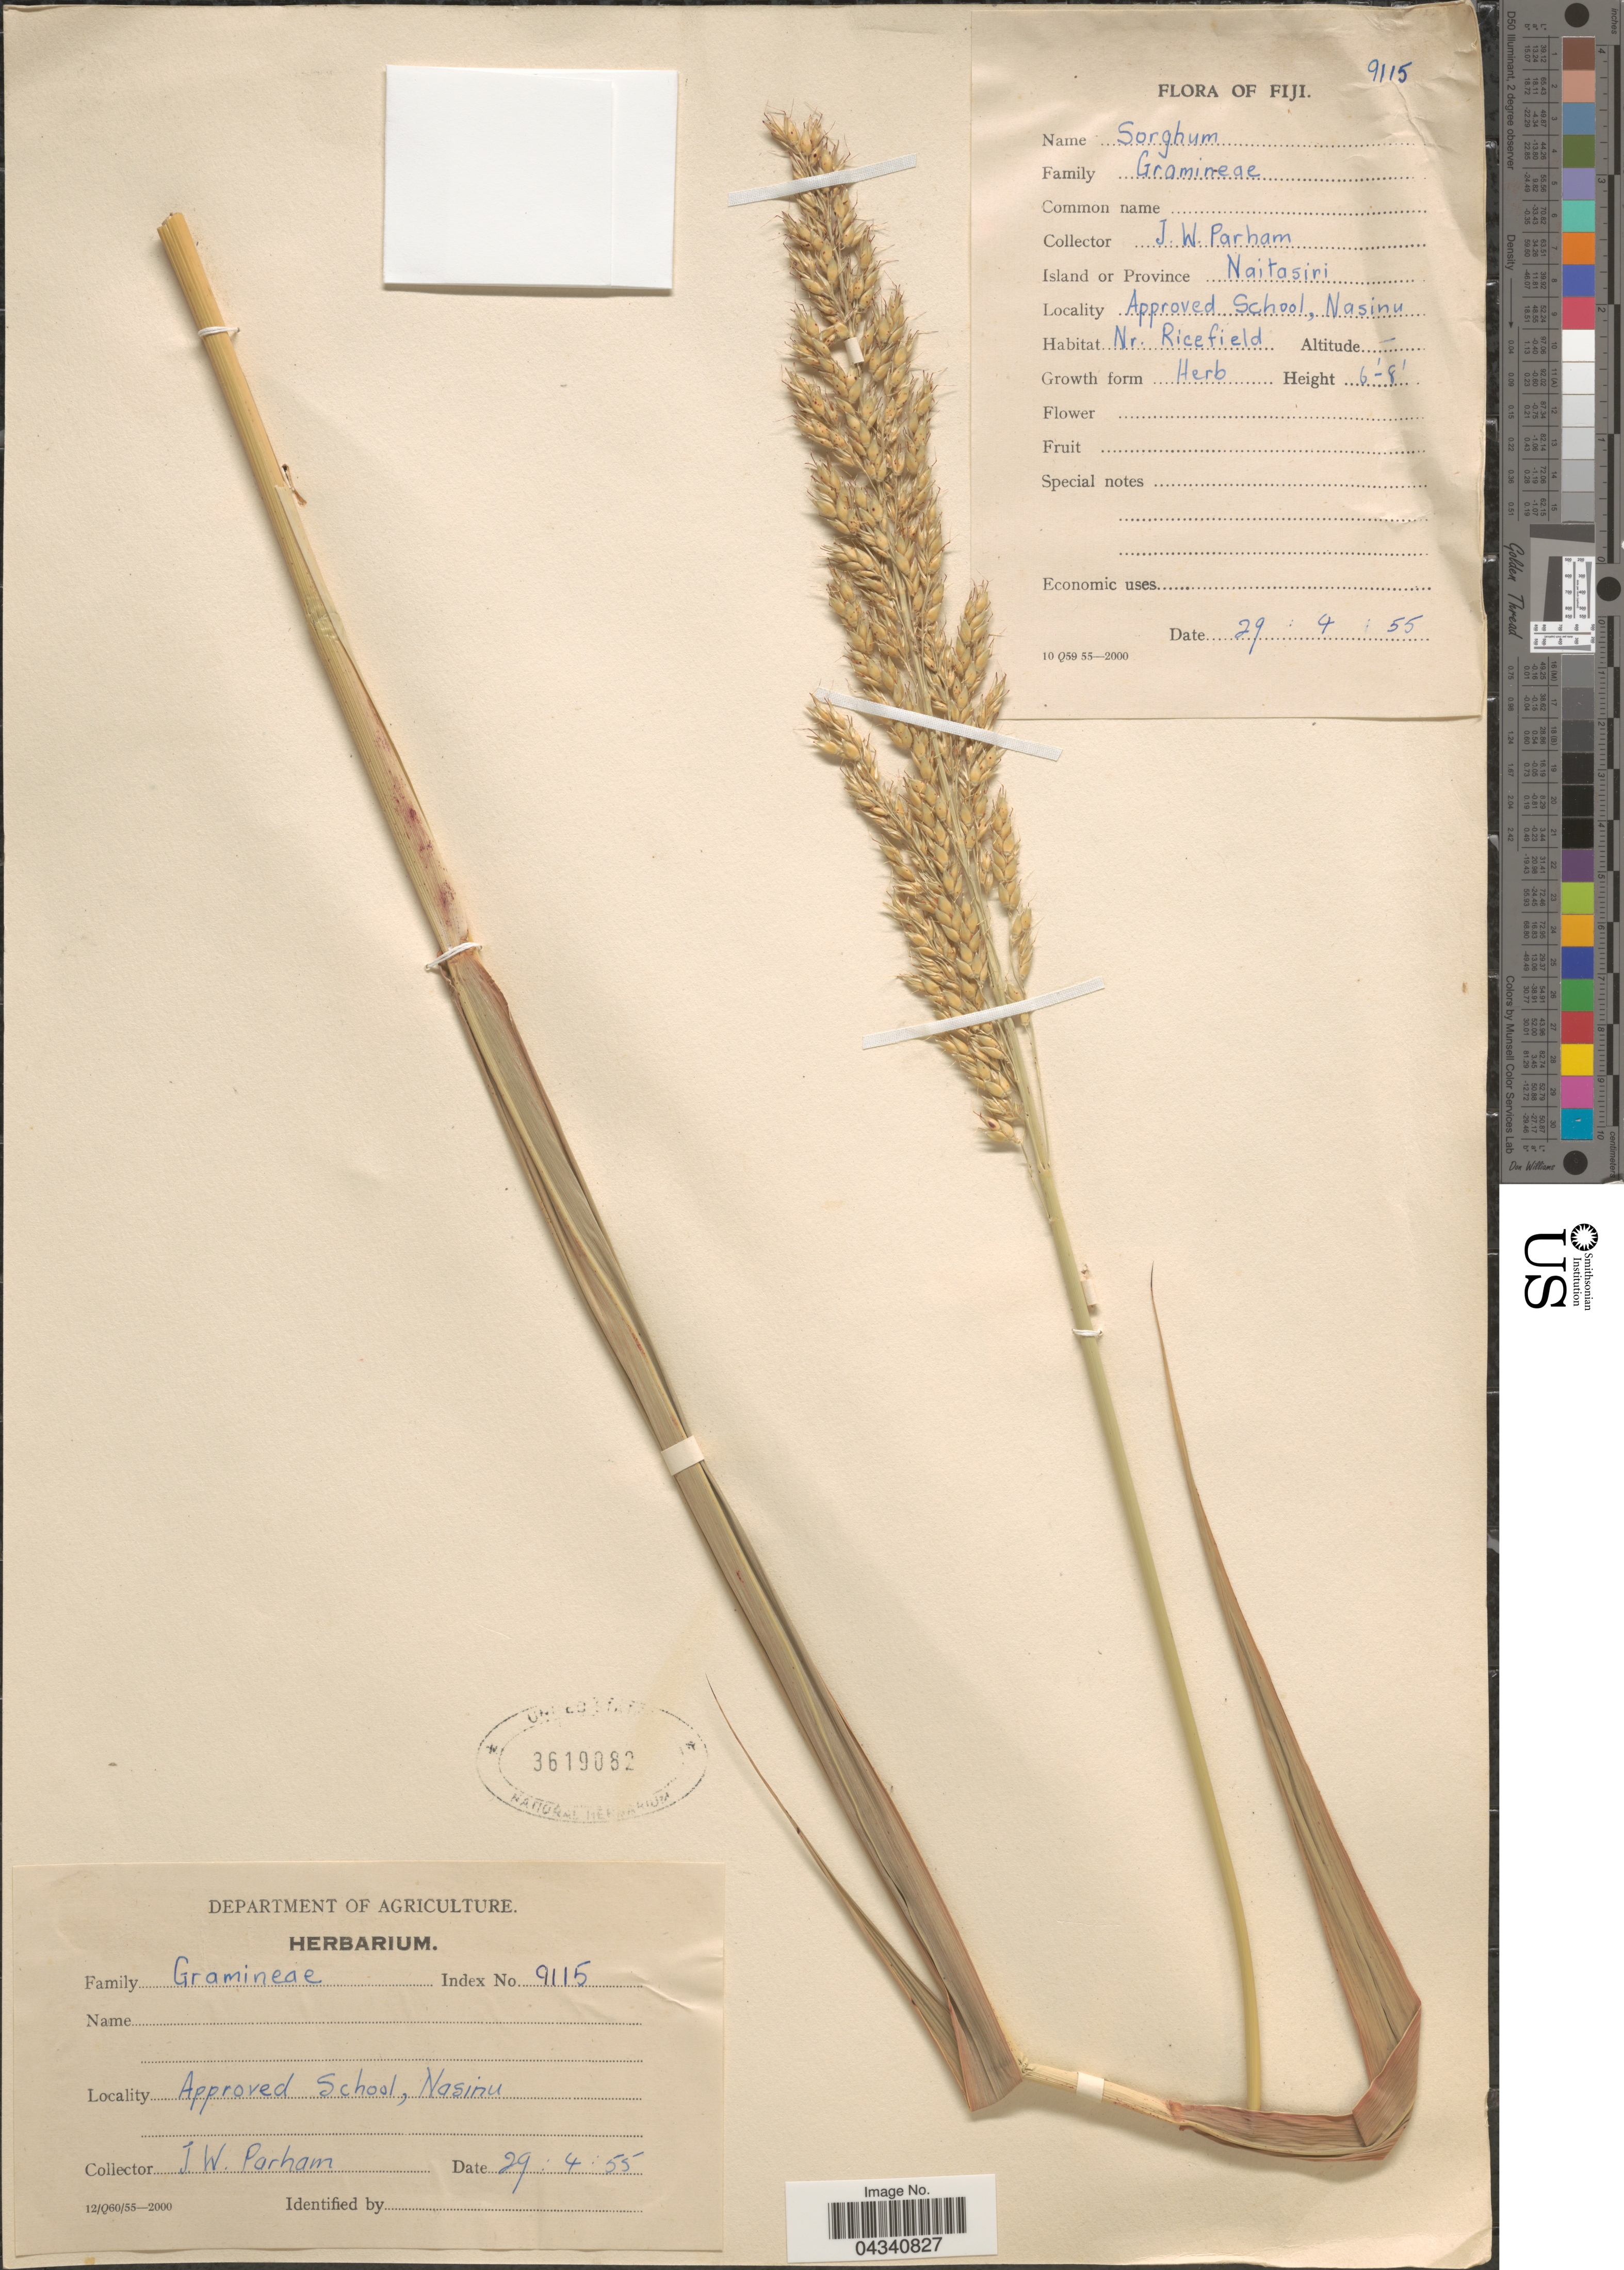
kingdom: Plantae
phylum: Tracheophyta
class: Liliopsida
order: Poales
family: Poaceae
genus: Sorghum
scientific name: Sorghum sp.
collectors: J. Parham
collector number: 9115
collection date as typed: Transcribed d/m/y: 29/4/55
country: Fiji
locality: Nasinu. Approved School, Naitasiri.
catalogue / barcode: US 3619082